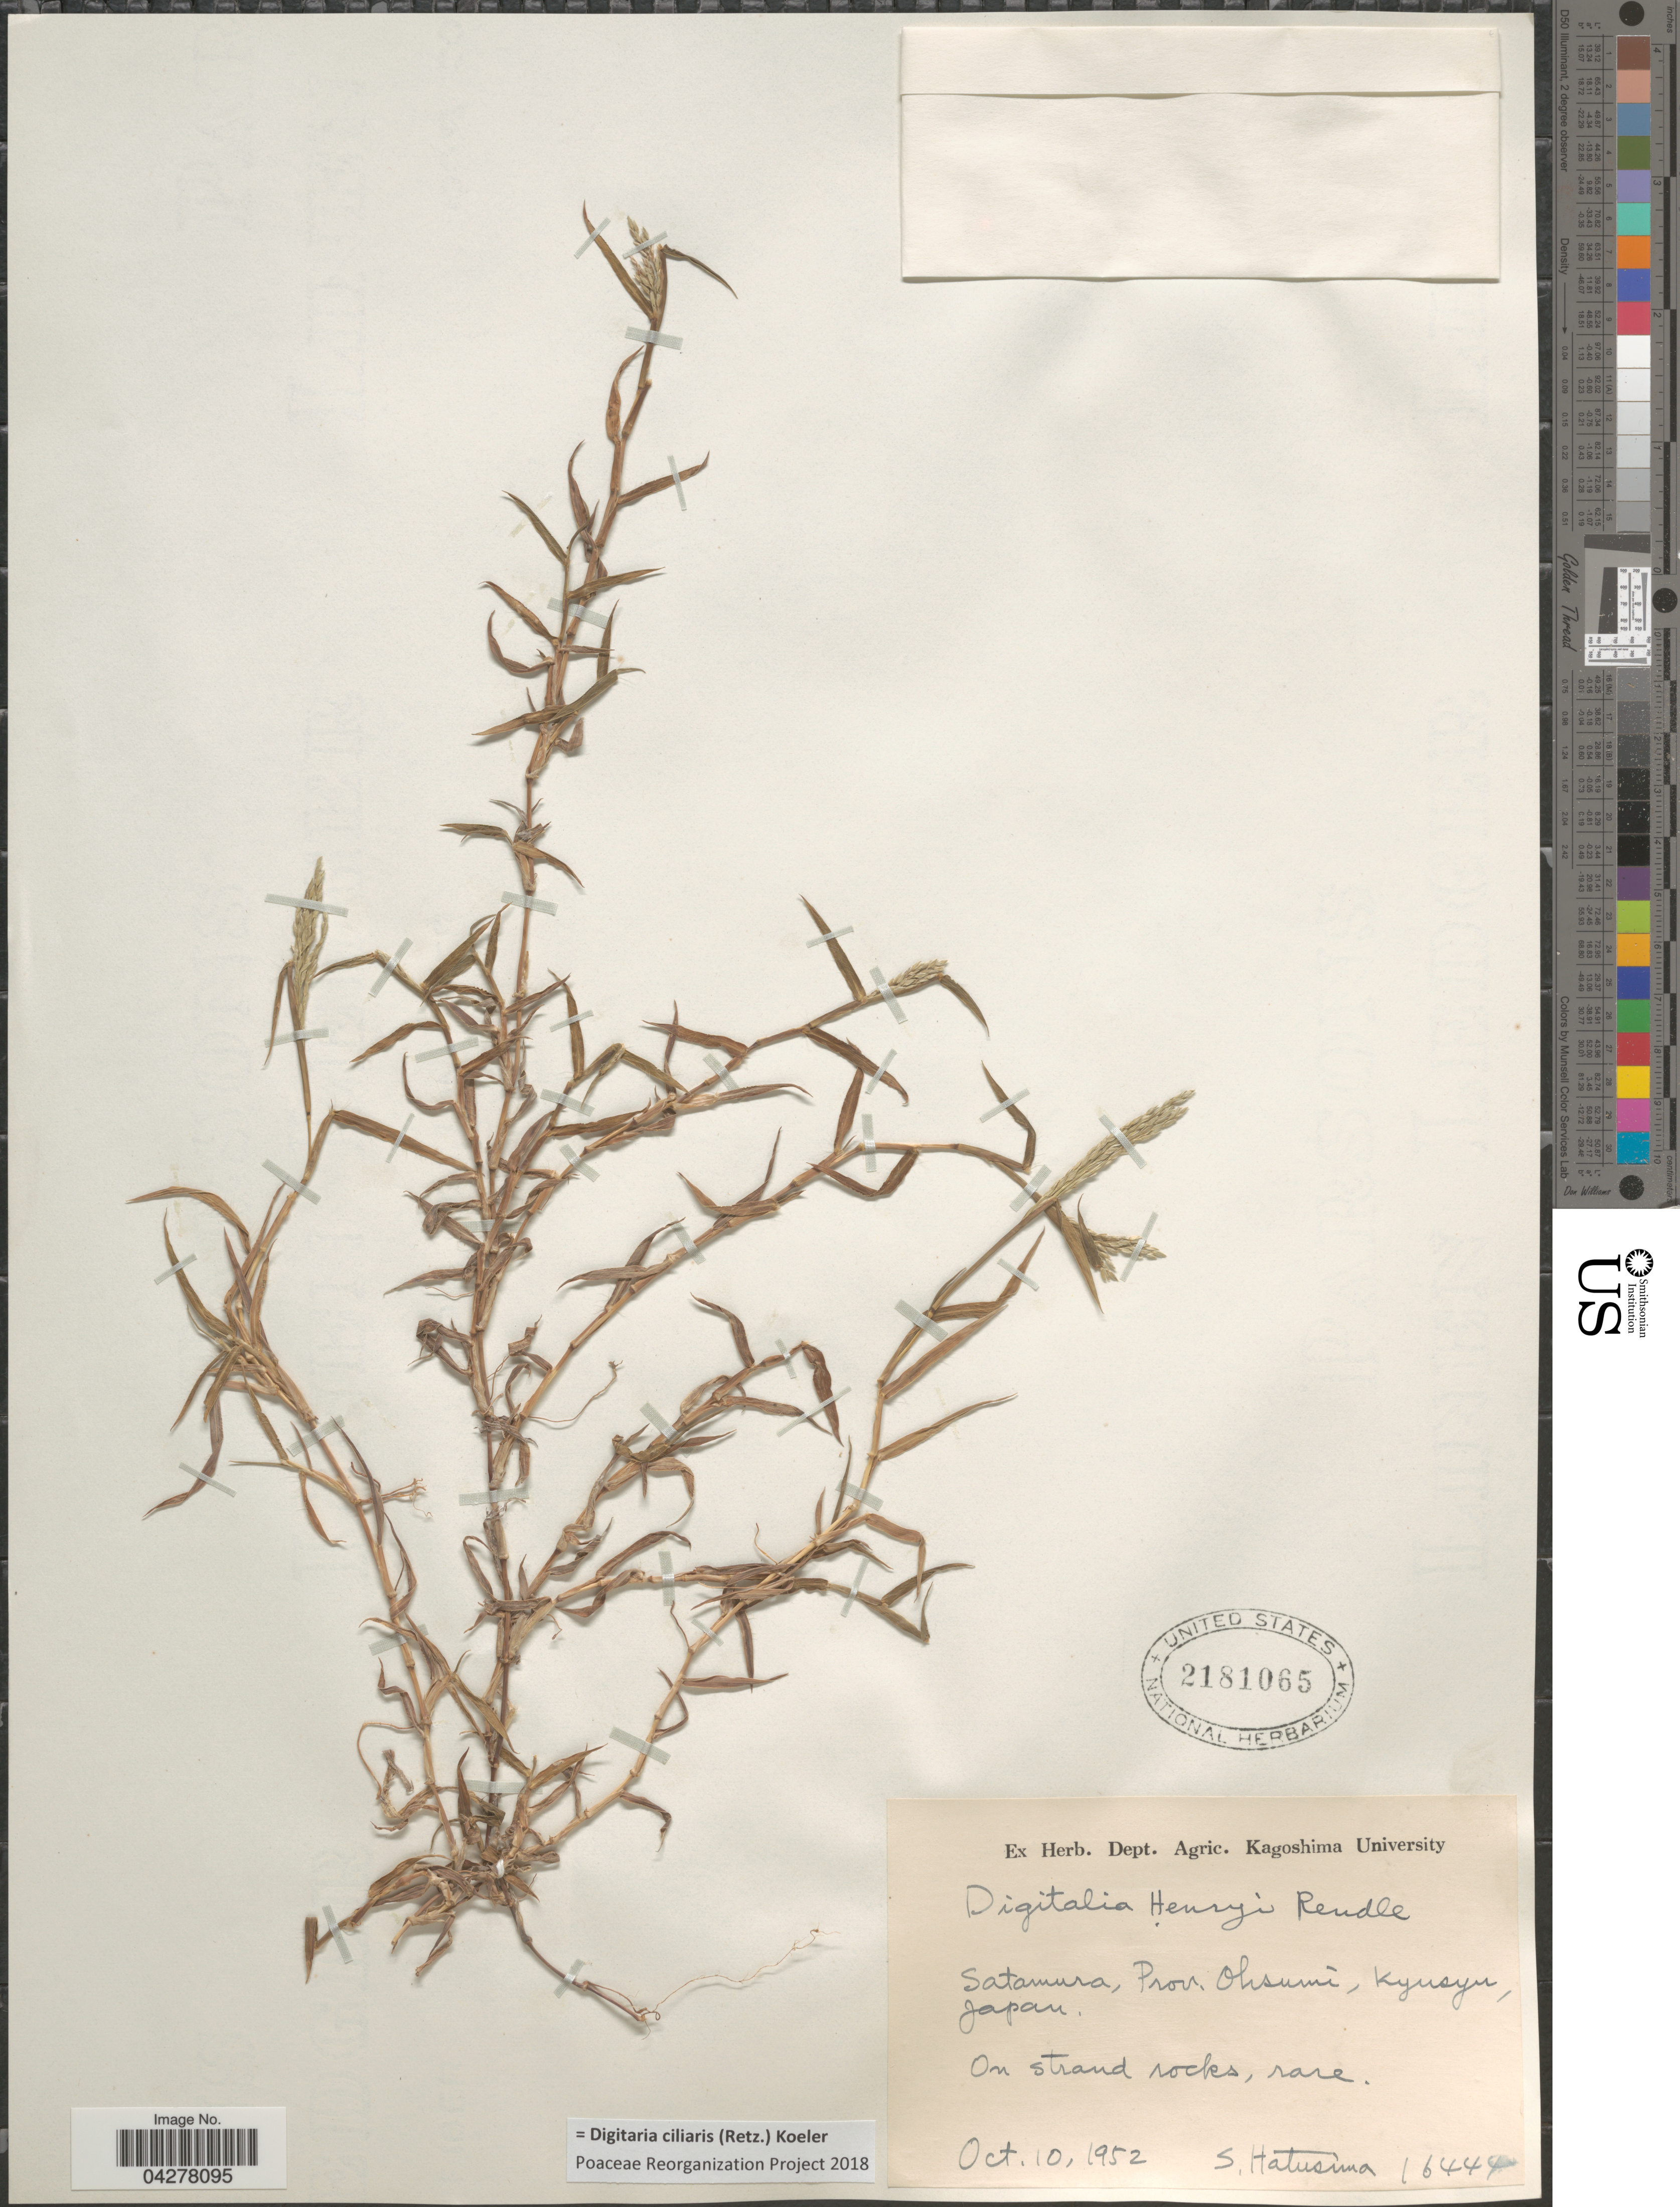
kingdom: Plantae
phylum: Tracheophyta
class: Liliopsida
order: Poales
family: Poaceae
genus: Digitaria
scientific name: Digitaria ciliaris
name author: (Retz.) Koeler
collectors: S. Hatusima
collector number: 16444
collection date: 1952-10-10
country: Japan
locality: Satamura, Prov. Ohsumi, Kyusyu. On strand rocks.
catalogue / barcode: US 2181065